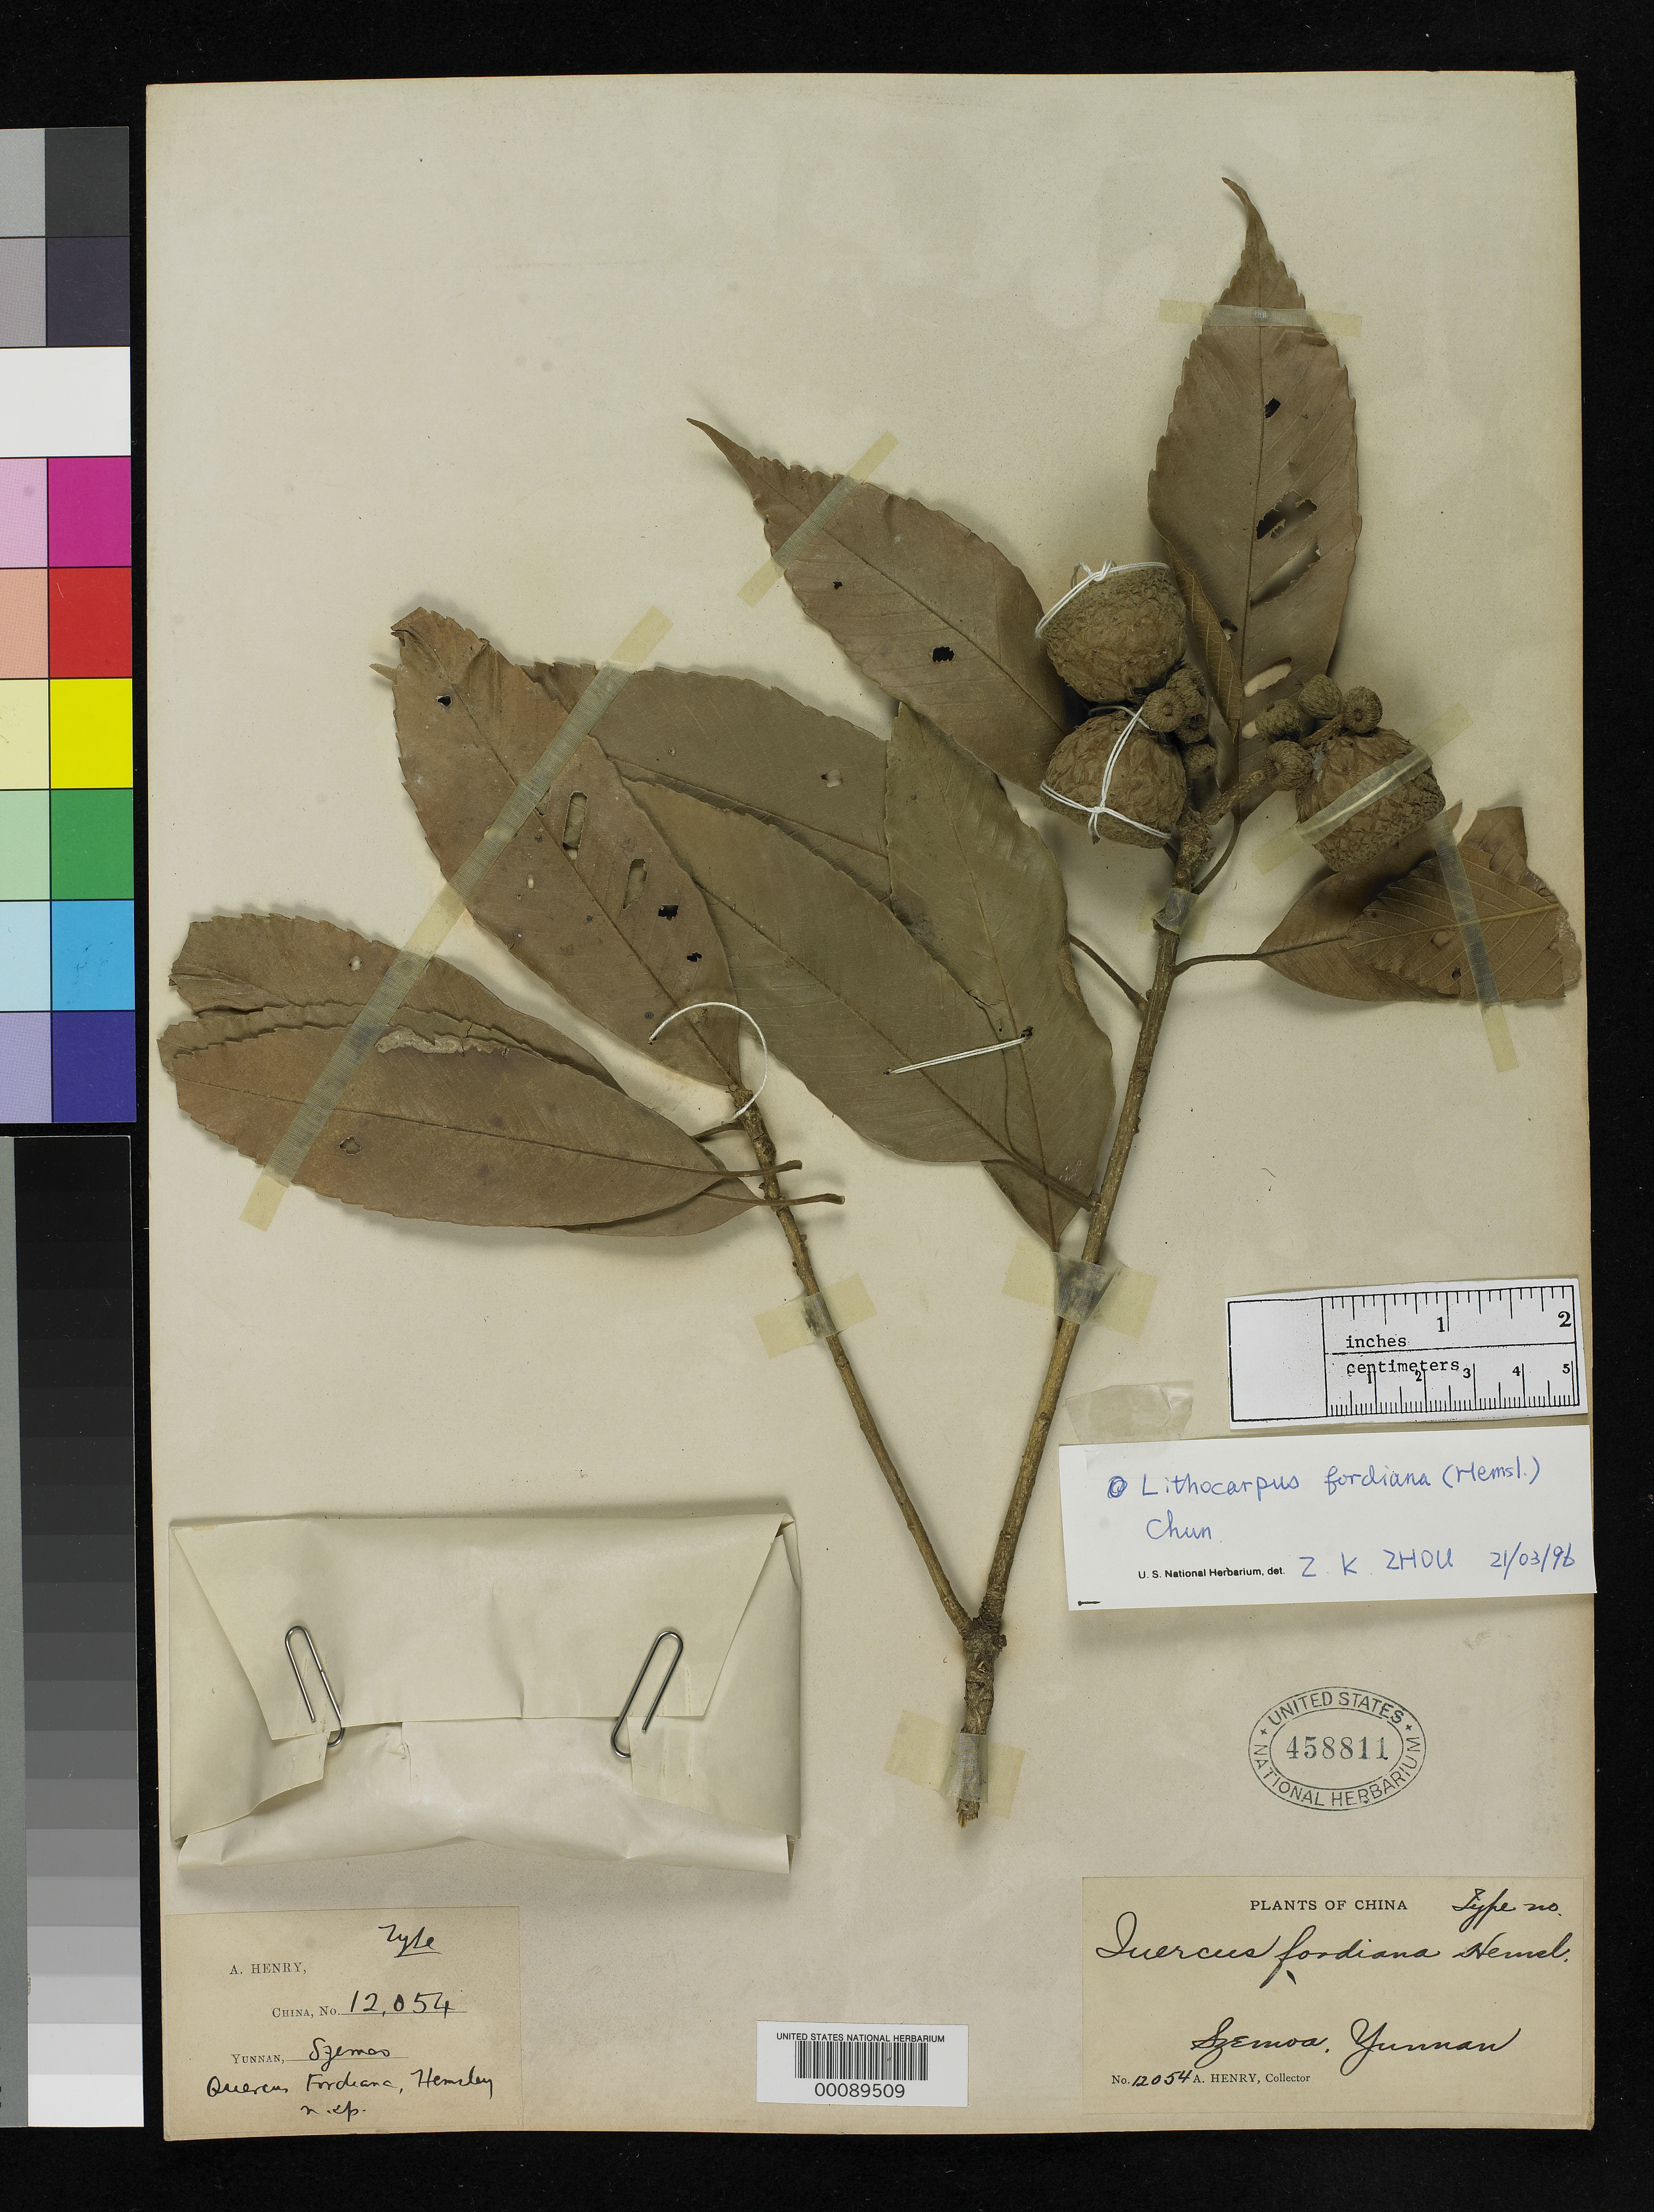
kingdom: Plantae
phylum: Tracheophyta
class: Magnoliopsida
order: Fagales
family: Fagaceae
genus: Quercus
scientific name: Quercus fordiana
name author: Hemsl.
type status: Isosyntype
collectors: A. Henry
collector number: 12054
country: China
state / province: Yunnan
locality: Szemao.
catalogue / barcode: US 458811